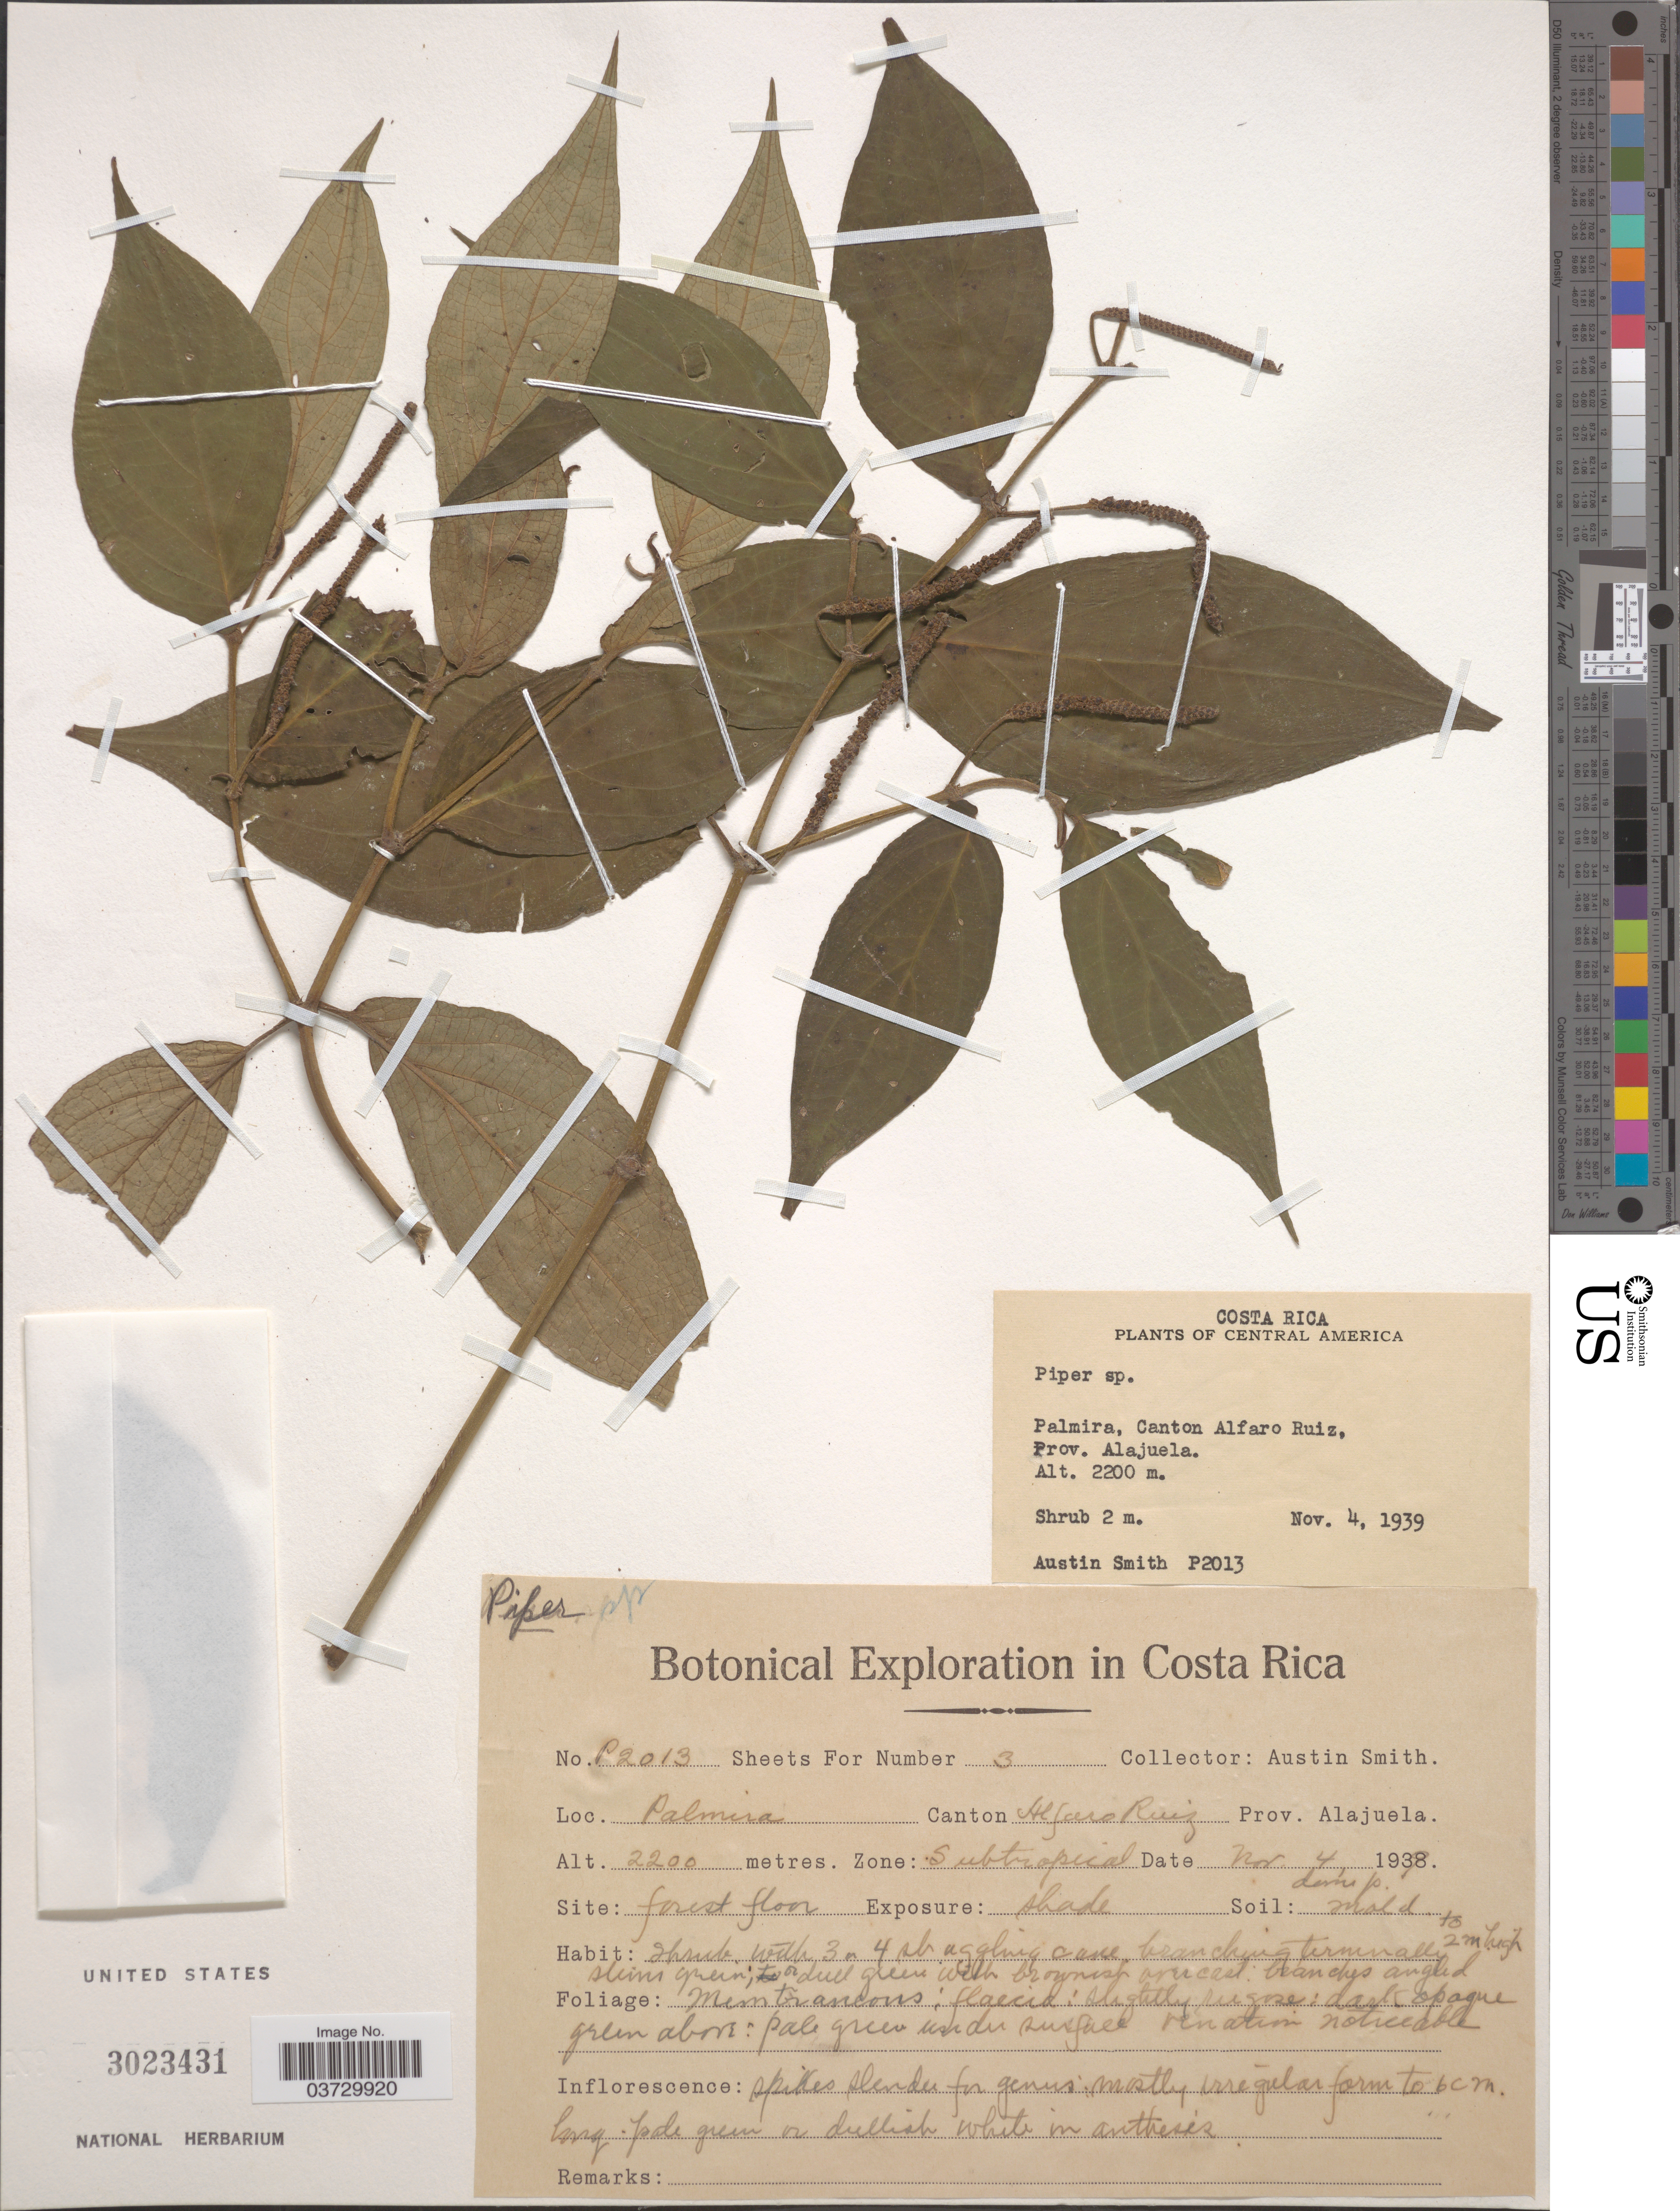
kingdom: Plantae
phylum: Tracheophyta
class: Magnoliopsida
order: Piperales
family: Piperaceae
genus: Piper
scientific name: Piper sp.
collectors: Aust P. Smith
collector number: P2013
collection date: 1939-11-04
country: Costa Rica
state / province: Alajuela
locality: Palmira, Canton Alfaro Ruiz. Zone: Subtropical.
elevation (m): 2200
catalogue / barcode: US 3023431